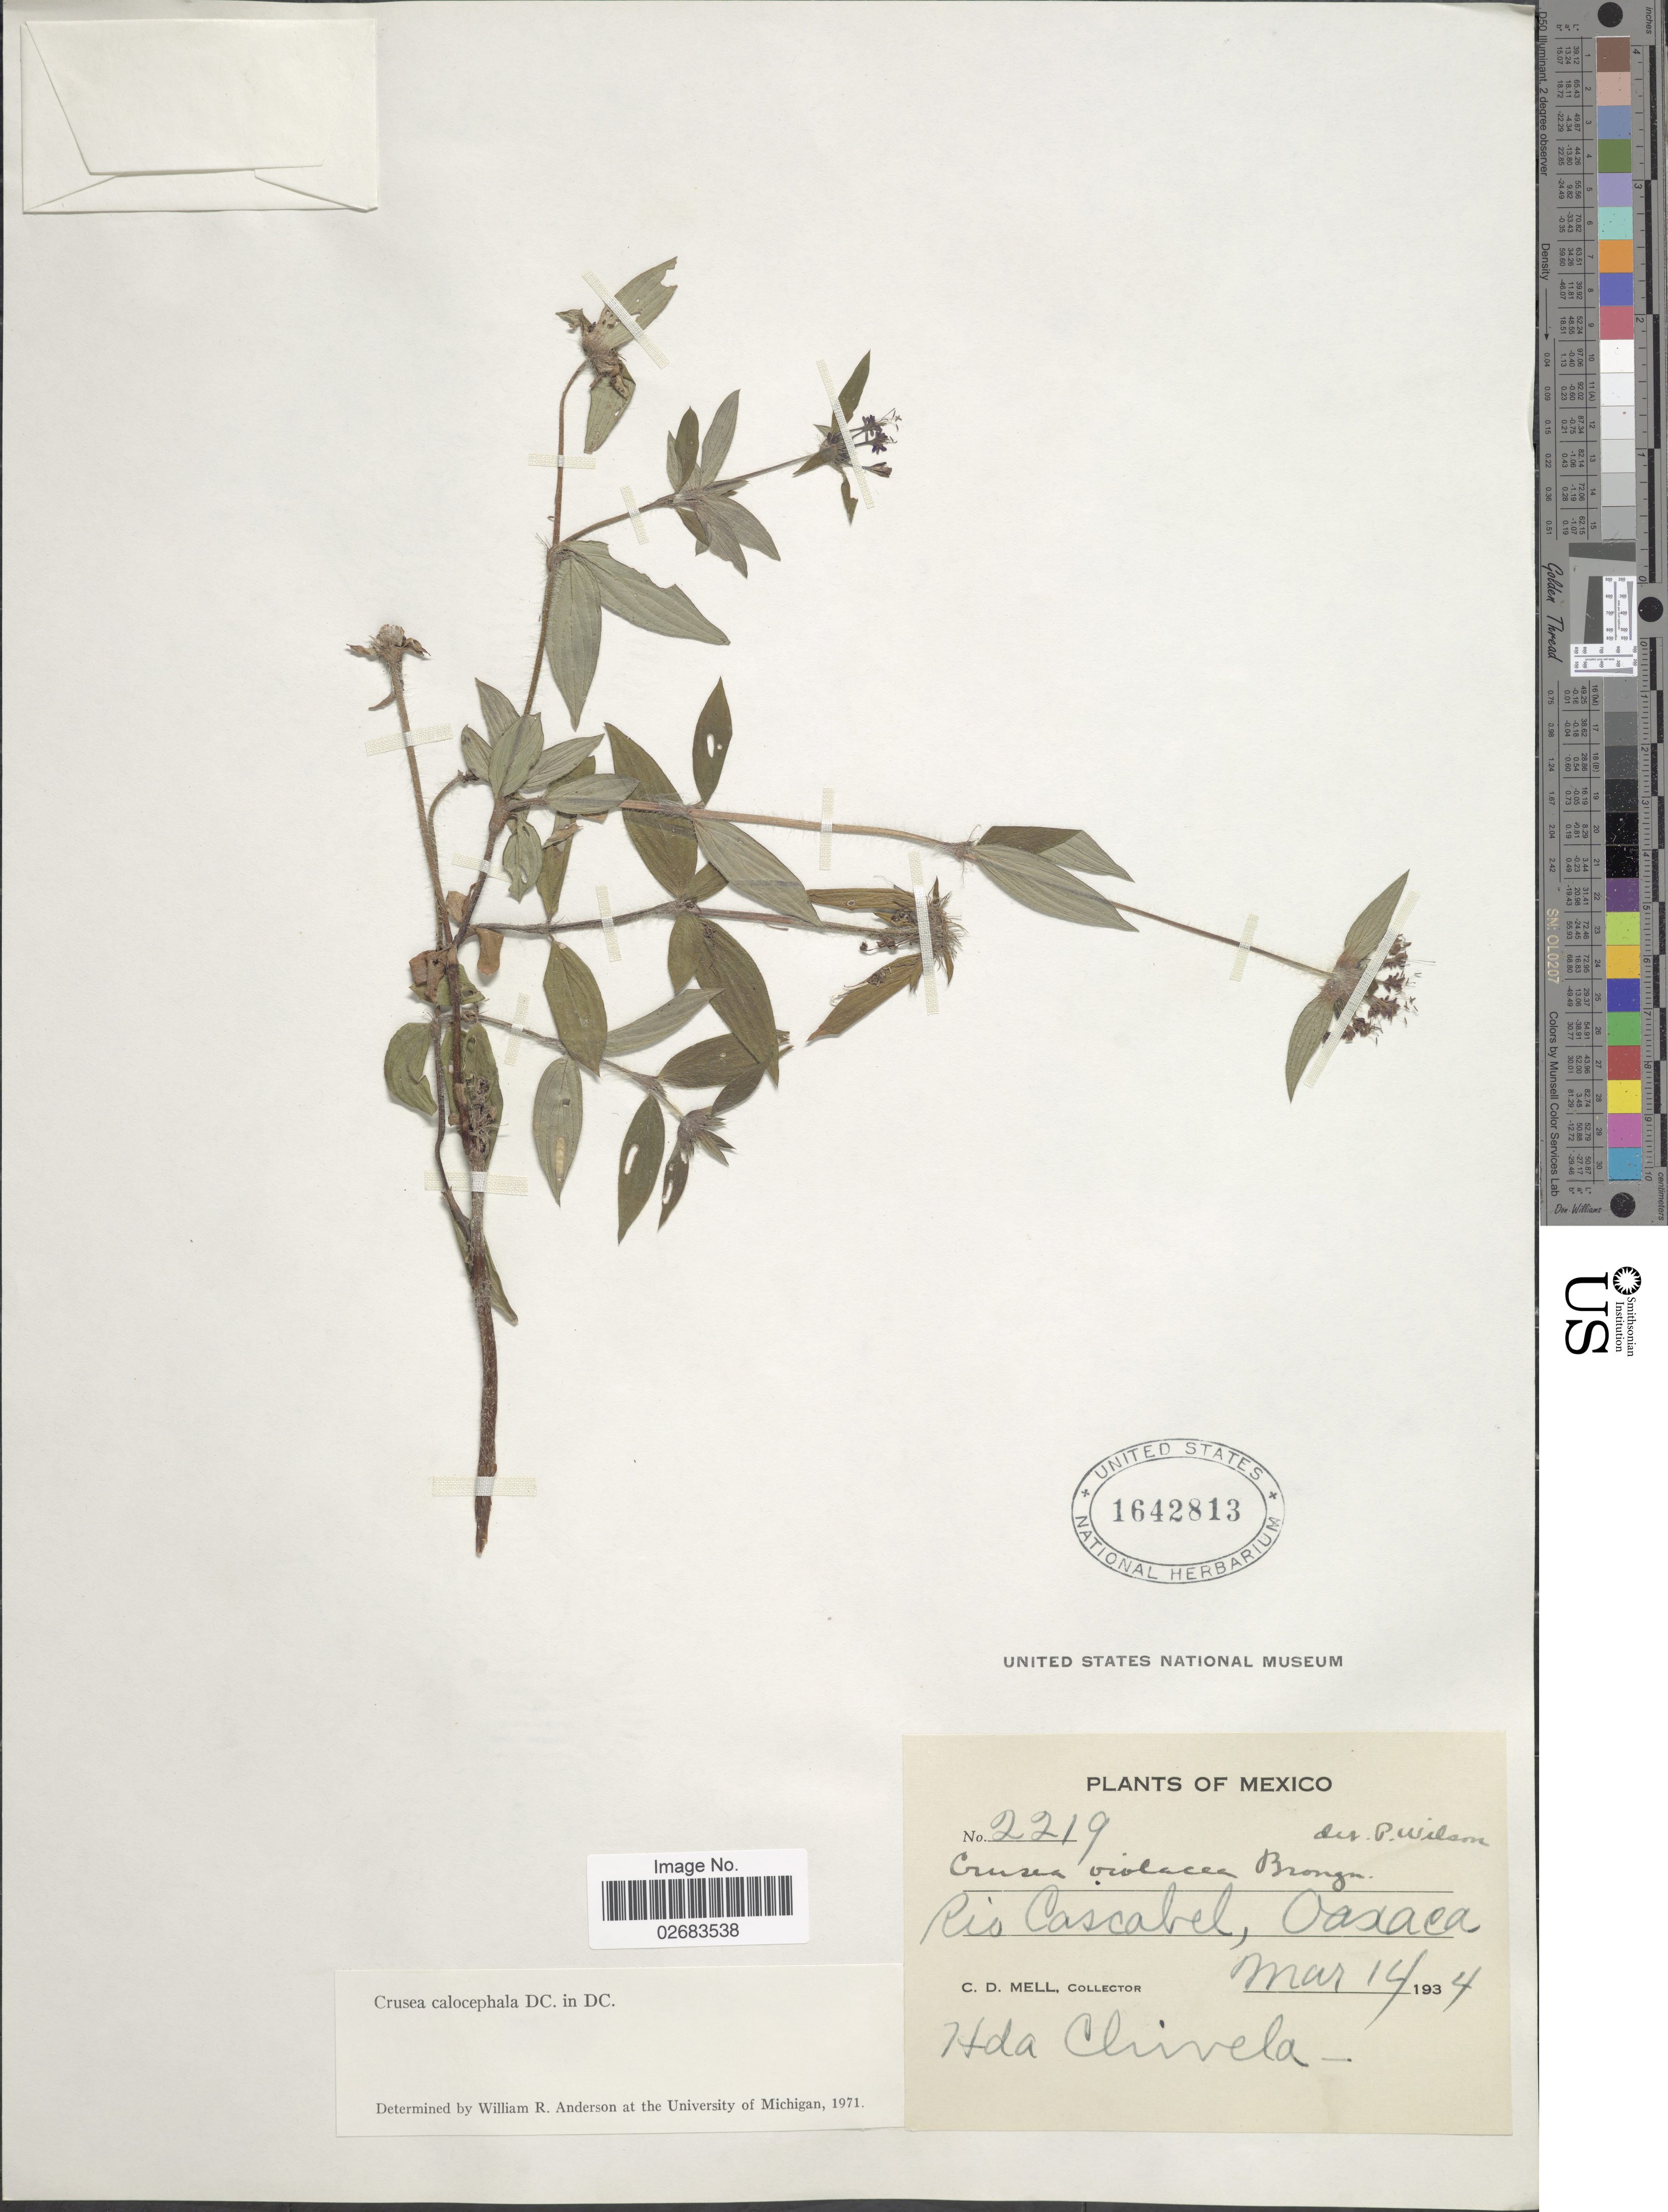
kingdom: Plantae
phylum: Tracheophyta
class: Magnoliopsida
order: Gentianales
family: Rubiaceae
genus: Crusea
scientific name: Crusea calocephala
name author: DC.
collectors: C. D. Mell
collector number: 2219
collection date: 1934-03-14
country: Mexico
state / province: Oaxaca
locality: Rio Cascabel. Hda. Chivela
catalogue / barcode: US 1642813